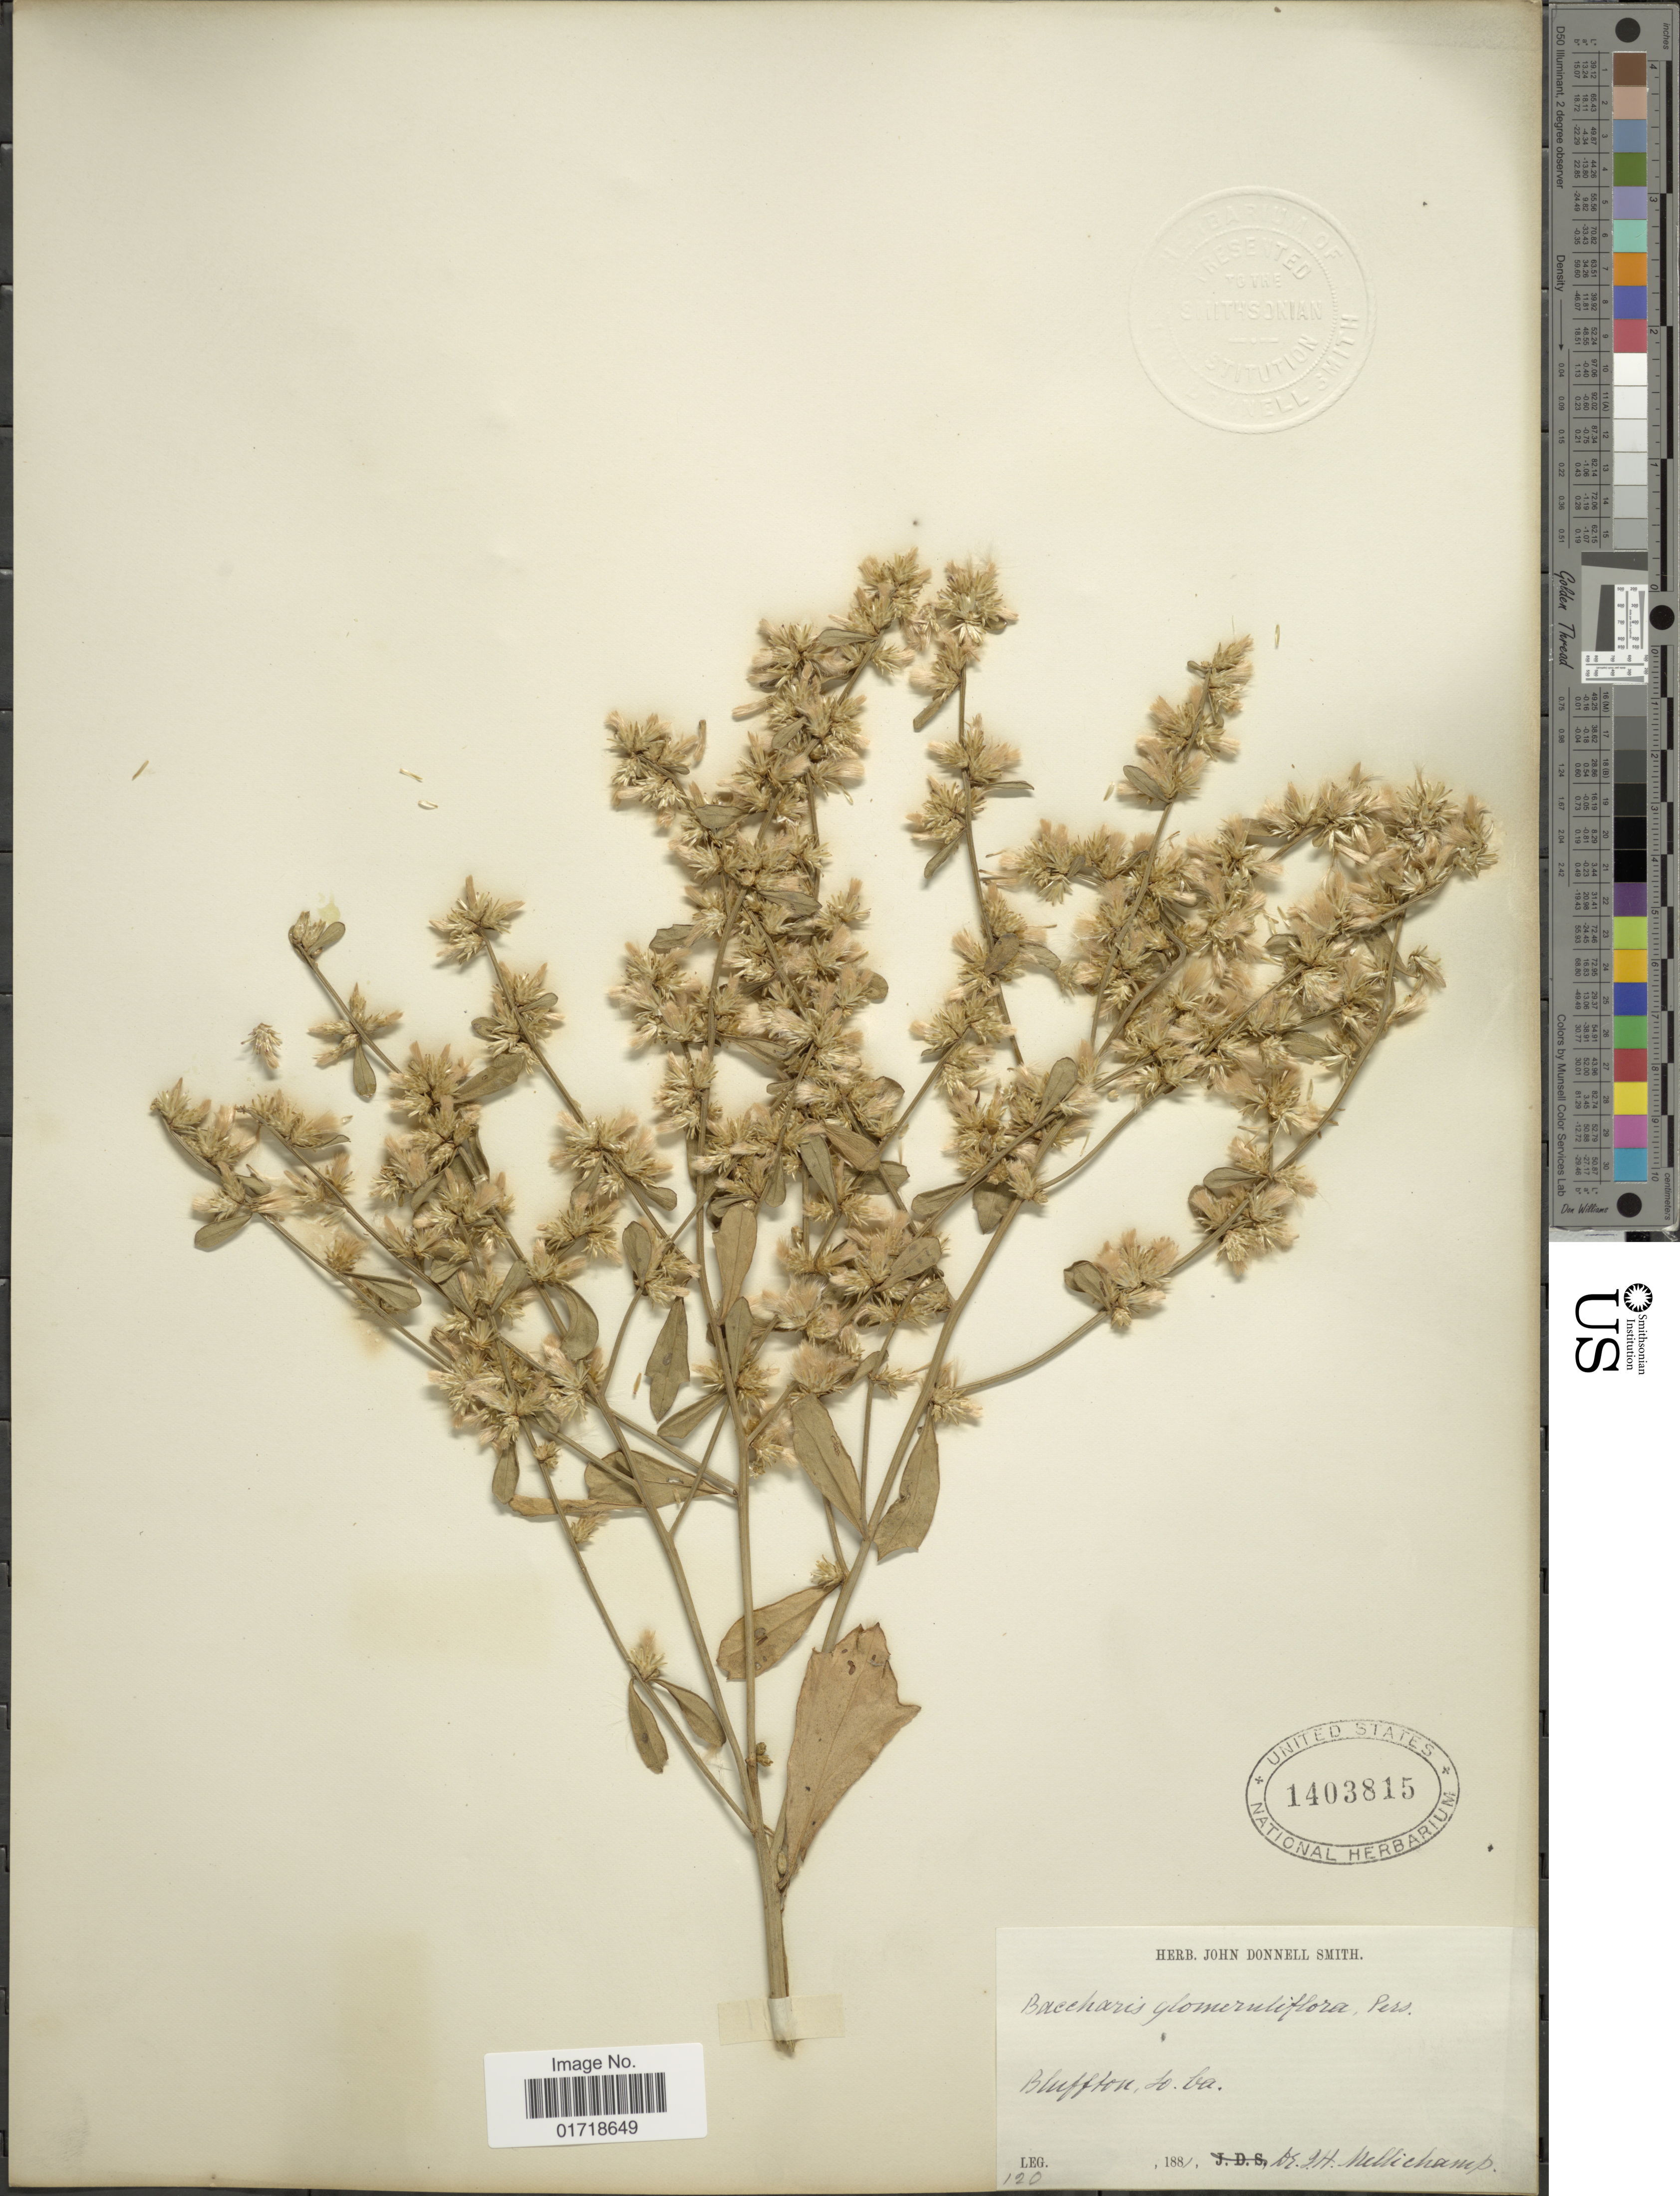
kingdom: Plantae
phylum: Tracheophyta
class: Magnoliopsida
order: Asterales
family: Asteraceae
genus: Baccharis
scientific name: Baccharis glomeruliflora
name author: Pers.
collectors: Q. Mellichamp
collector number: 120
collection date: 1881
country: United States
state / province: California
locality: Bluffton Co.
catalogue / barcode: US 1403815